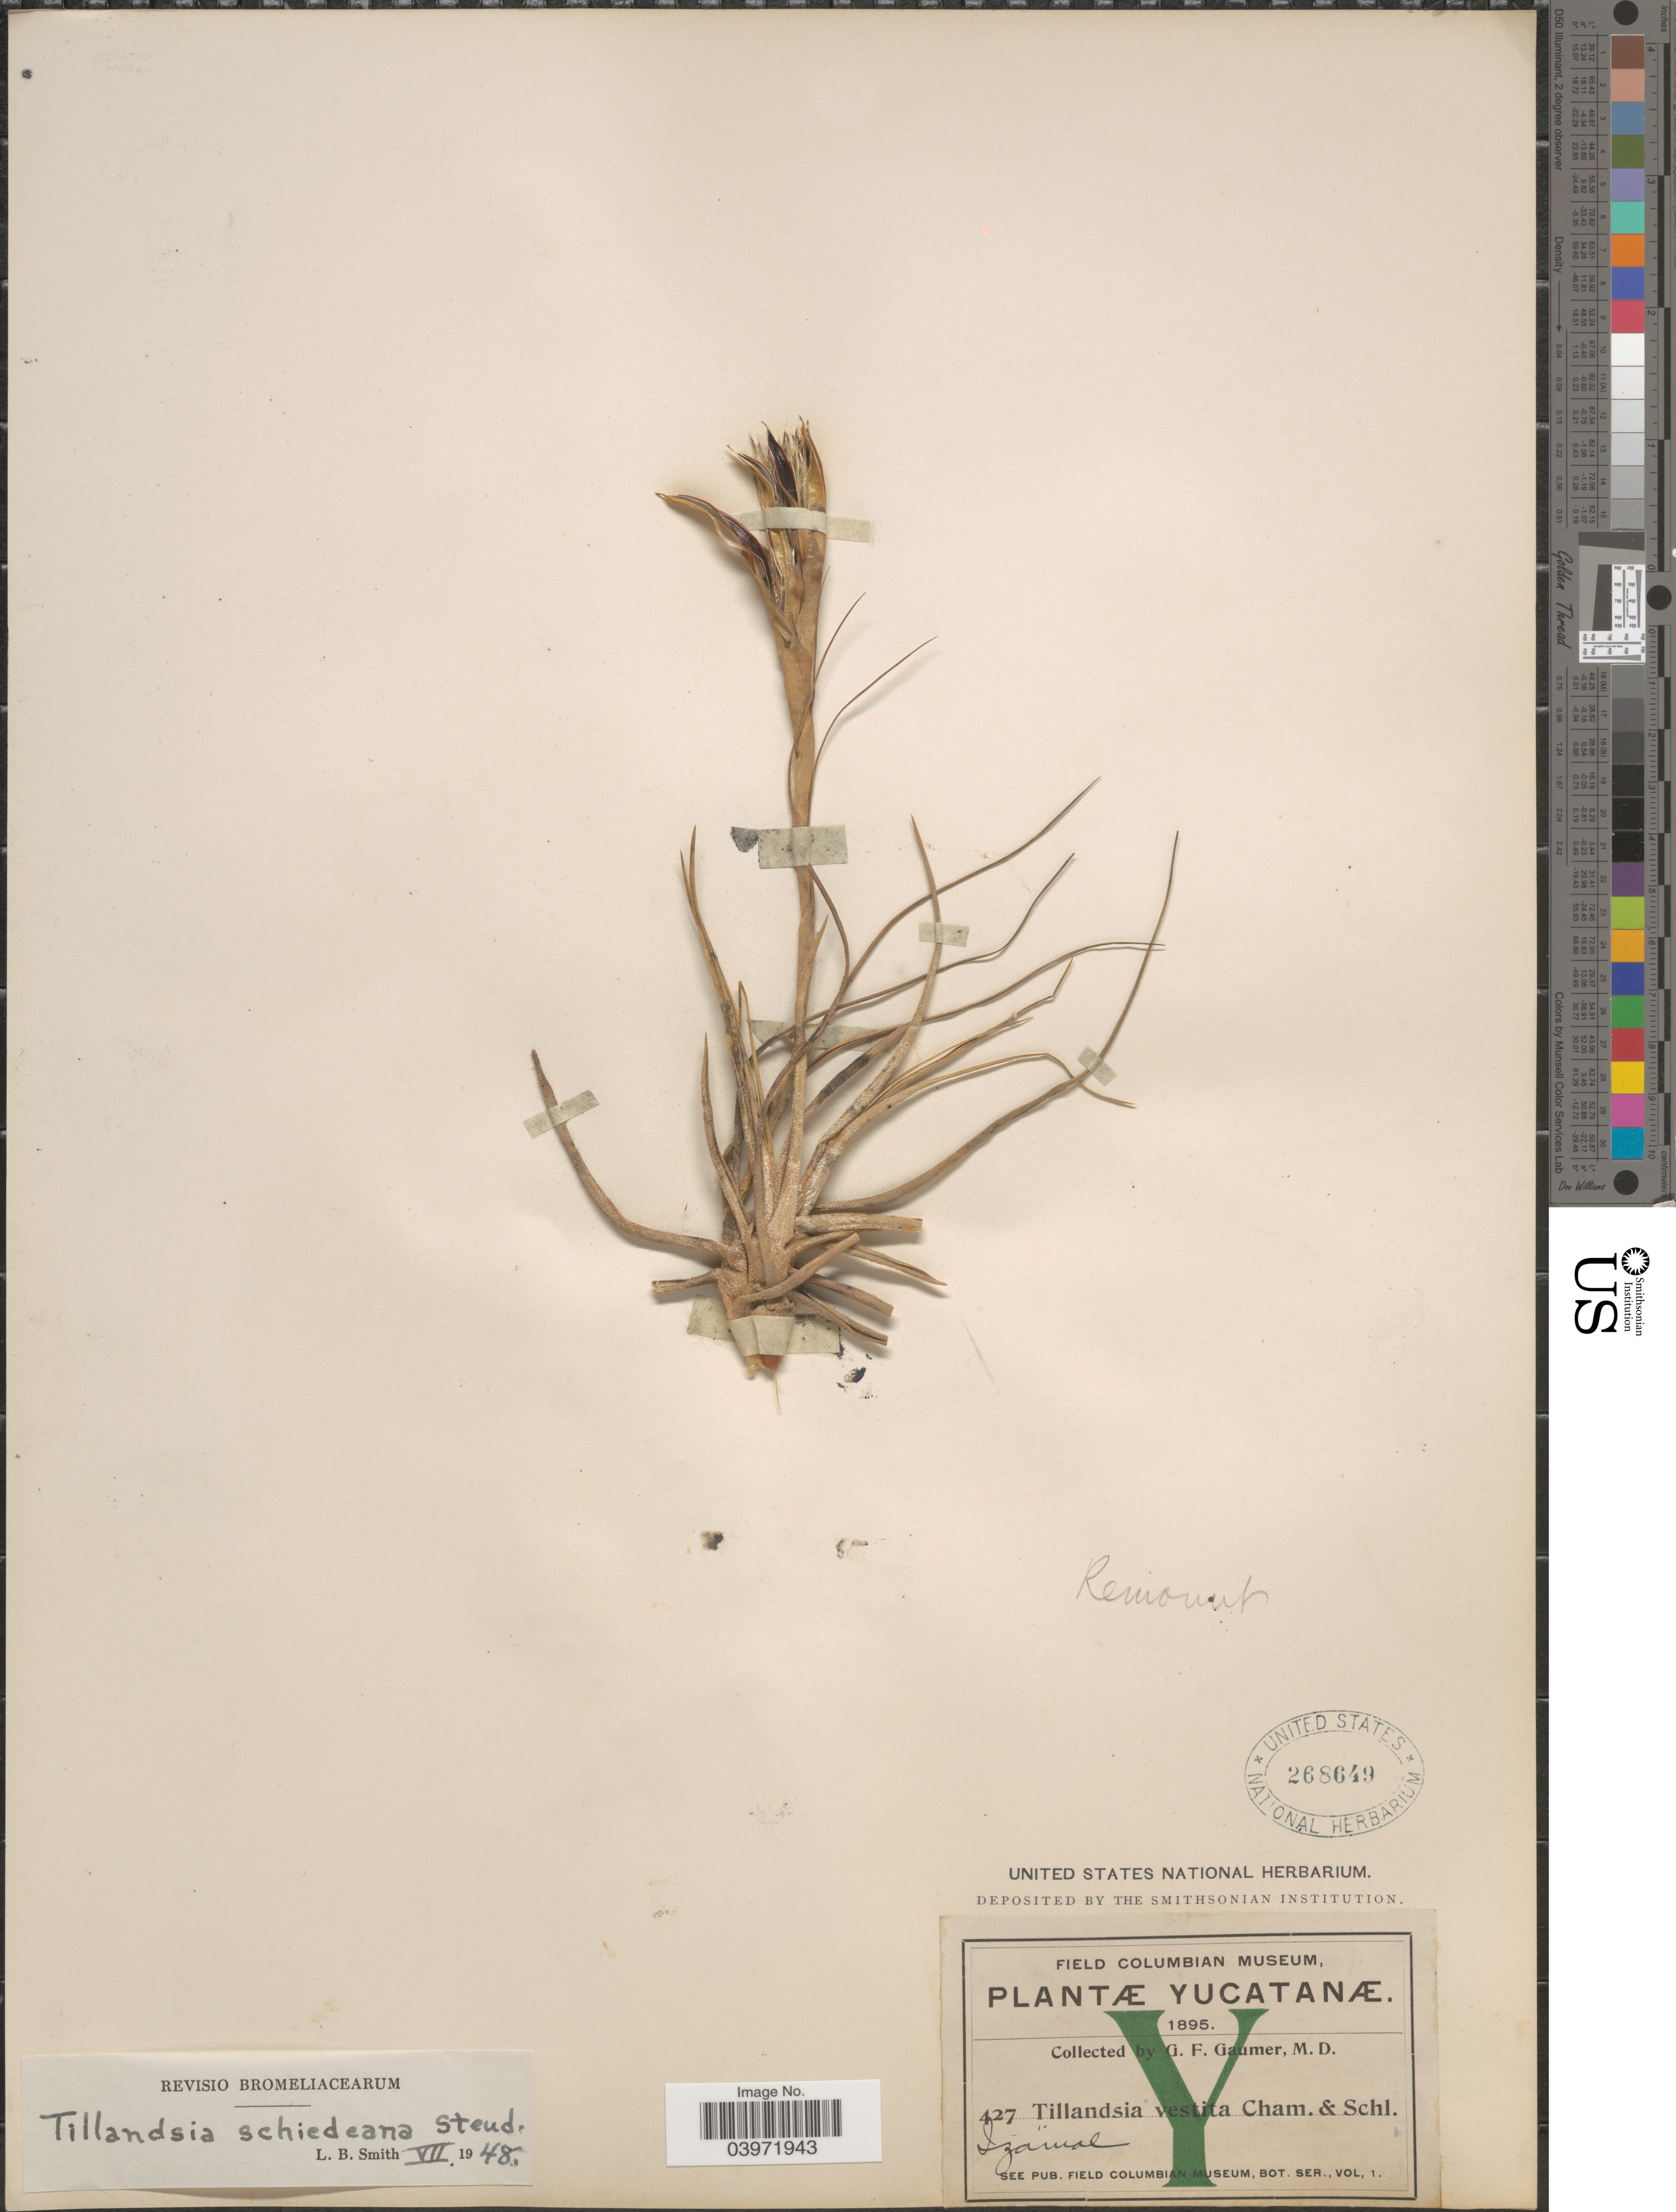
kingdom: Plantae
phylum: Tracheophyta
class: Liliopsida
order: Poales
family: Bromeliaceae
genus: Tillandsia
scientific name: Tillandsia schiedeana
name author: Steud.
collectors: G. F. Gaumer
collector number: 427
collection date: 1895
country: Mexico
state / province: Yucatán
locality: Yucatanæ. Izamal.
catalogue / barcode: US 268649